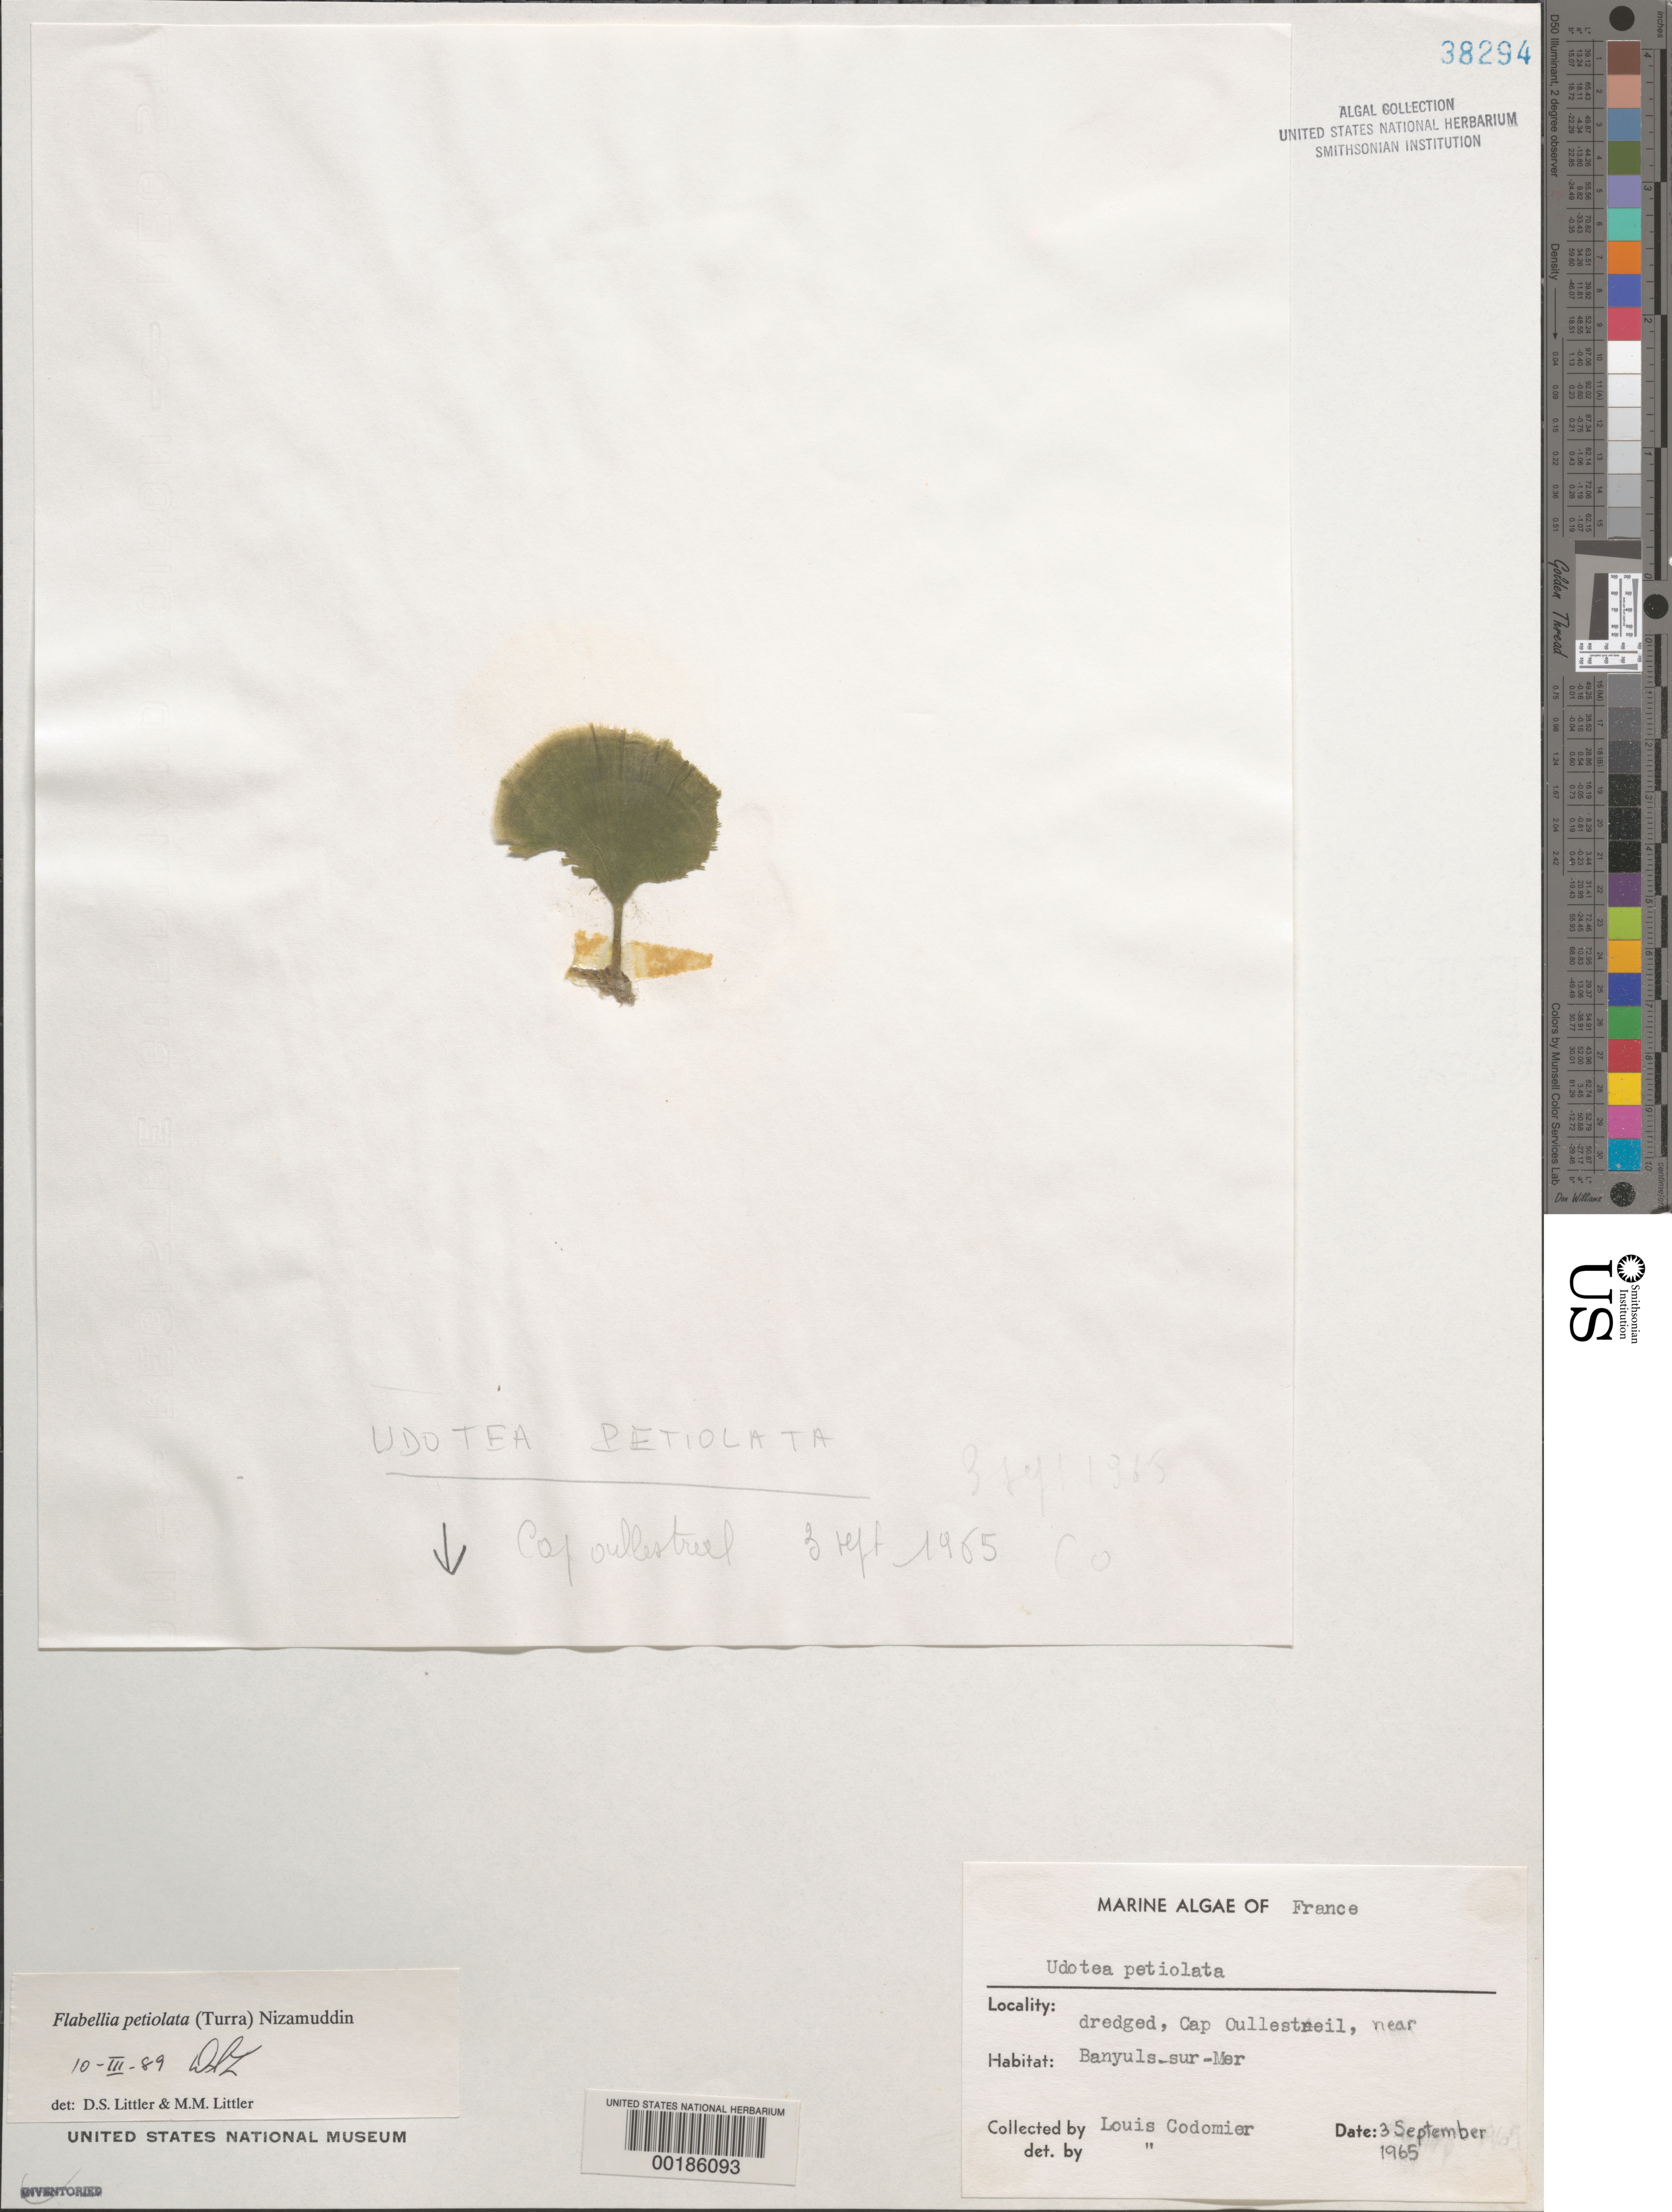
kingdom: Plantae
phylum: Chlorophyta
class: Ulvophyceae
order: Bryopsidales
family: Codiaceae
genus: Flabellia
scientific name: Flabellia petiolata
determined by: Littler, D. S.; Littler, M. M.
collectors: L. Codomier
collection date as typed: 03 Sep 1965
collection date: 1965-09-03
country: France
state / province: Occitanie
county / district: Pyrénées-Orientales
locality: Cap Oullestreil, near Banyuls-sur-Mer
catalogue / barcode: US 38294